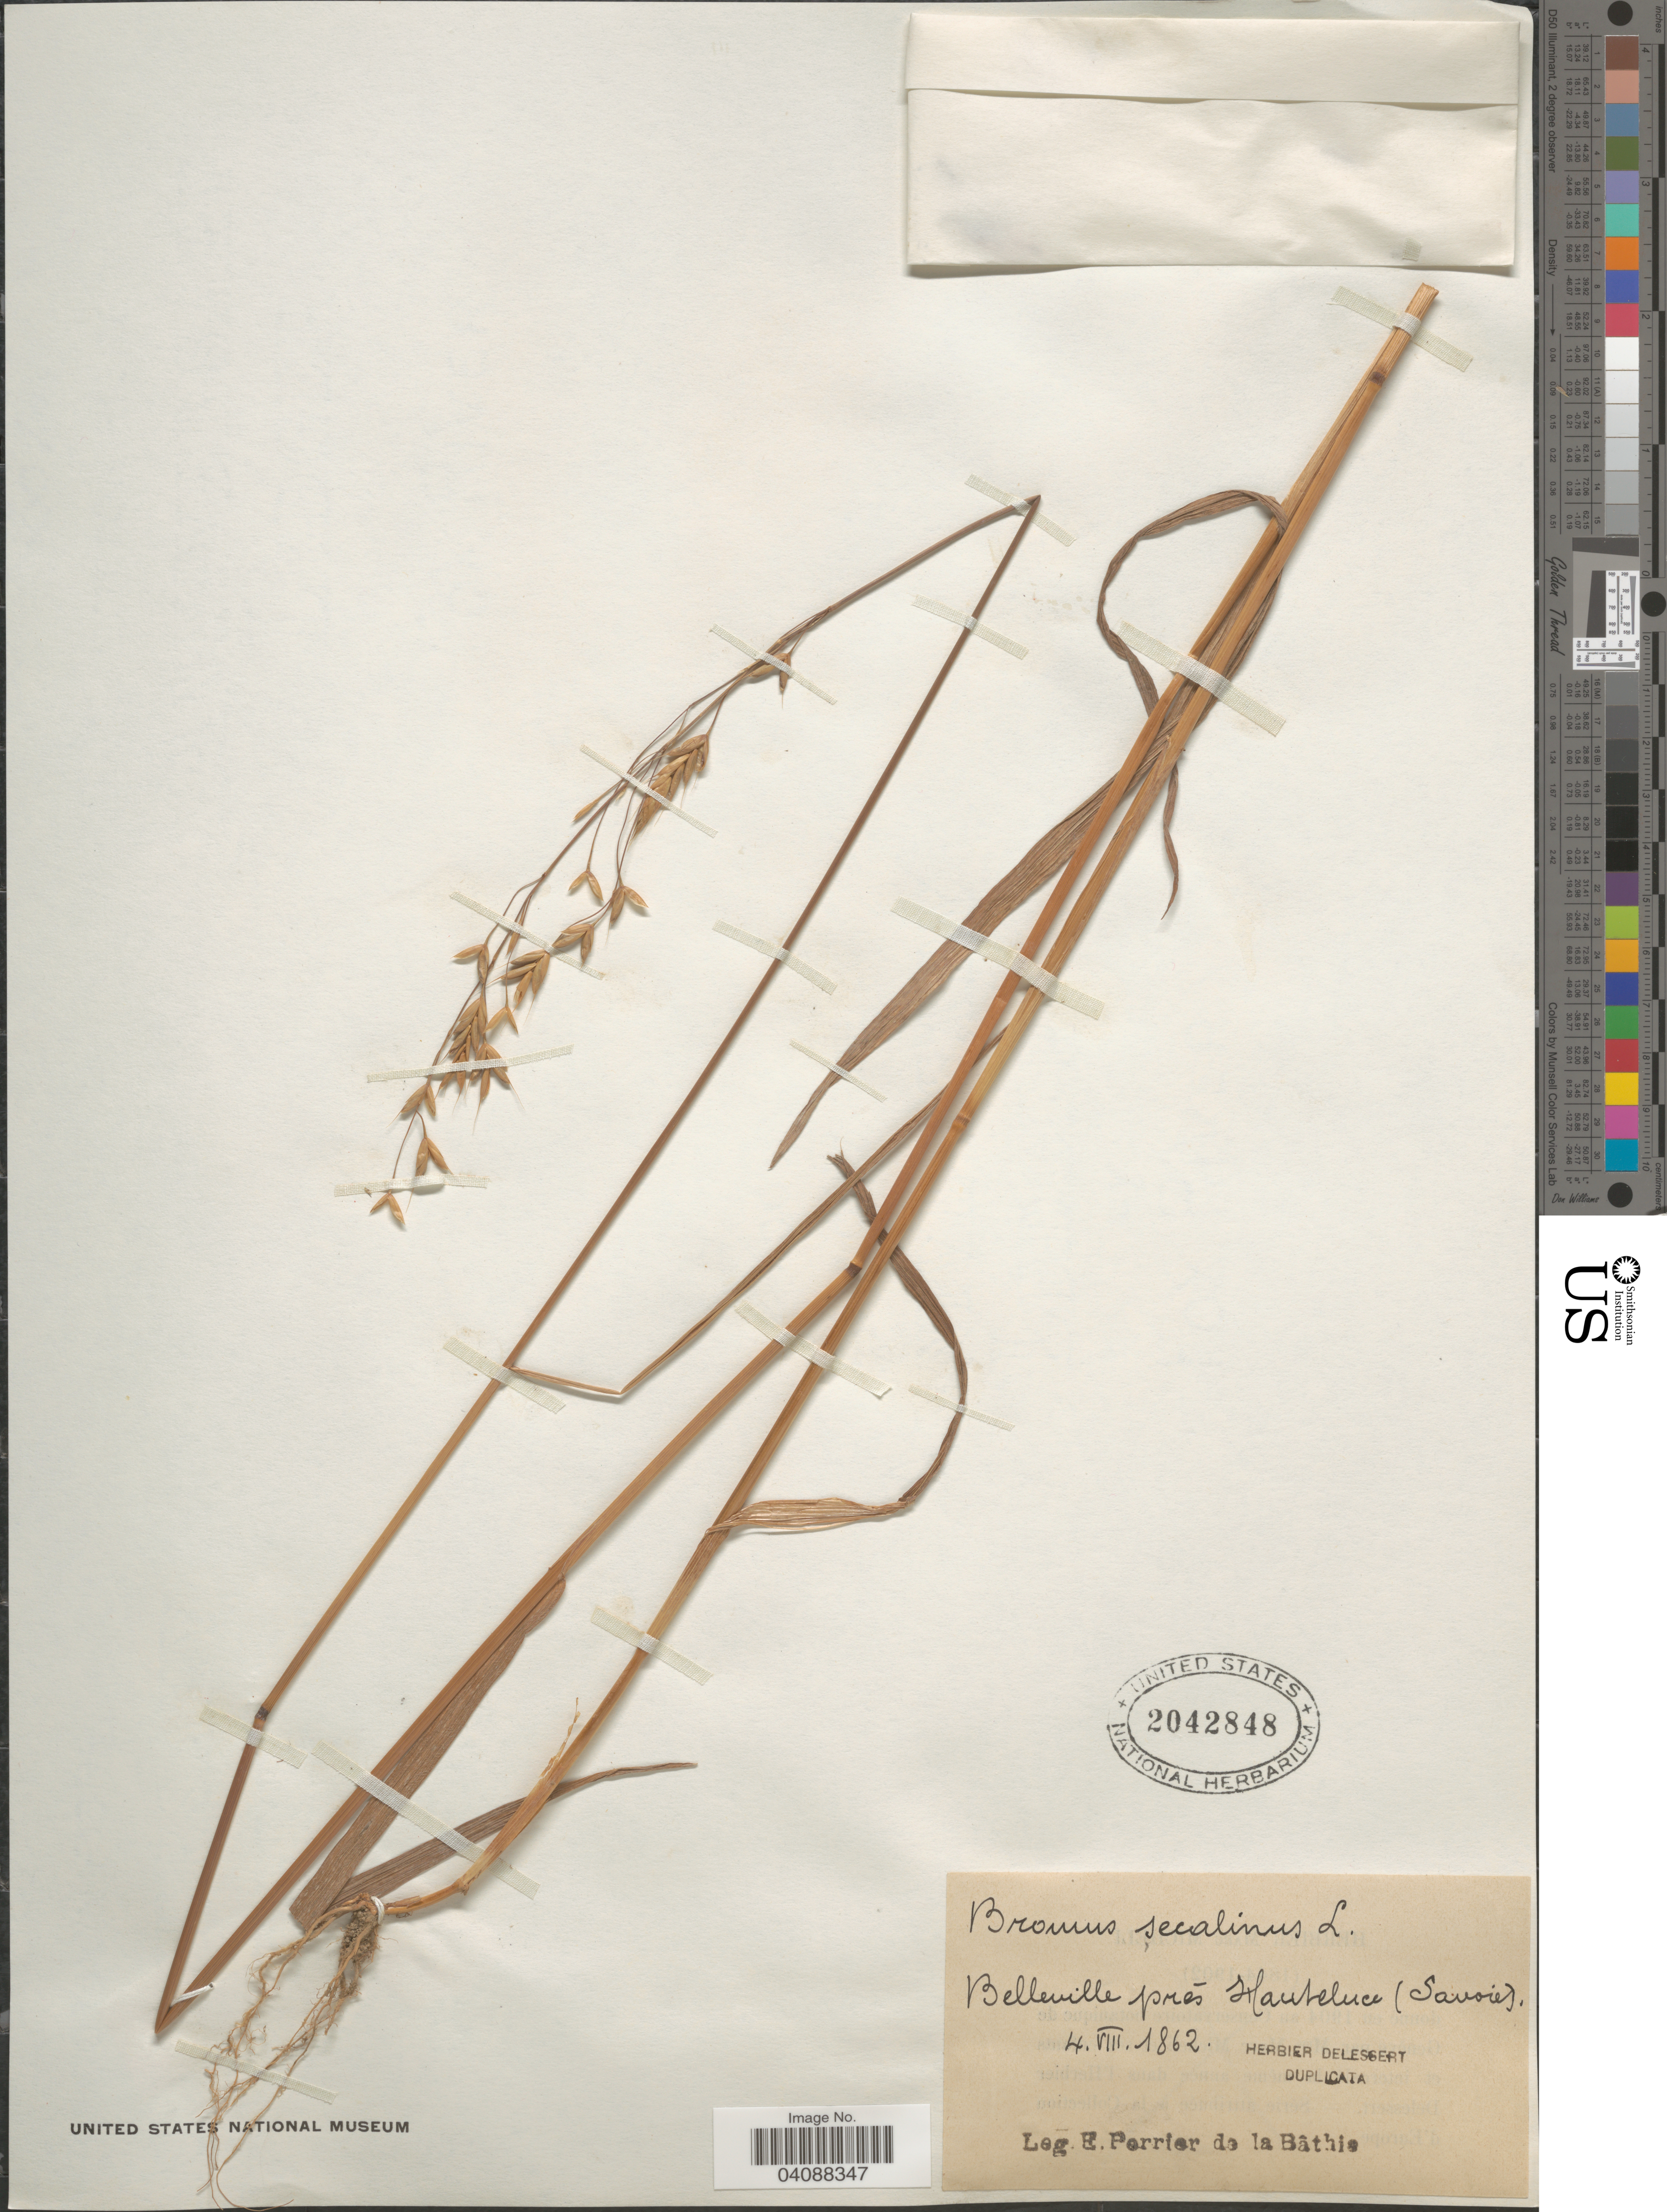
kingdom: Plantae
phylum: Tracheophyta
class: Liliopsida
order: Poales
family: Poaceae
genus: Bromus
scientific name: Bromus secalinus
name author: L.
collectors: E. Perrier de la Bâthie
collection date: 1862-08-04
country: France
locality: Belleville près Hauteluce (Savoie).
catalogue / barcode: US 2042848